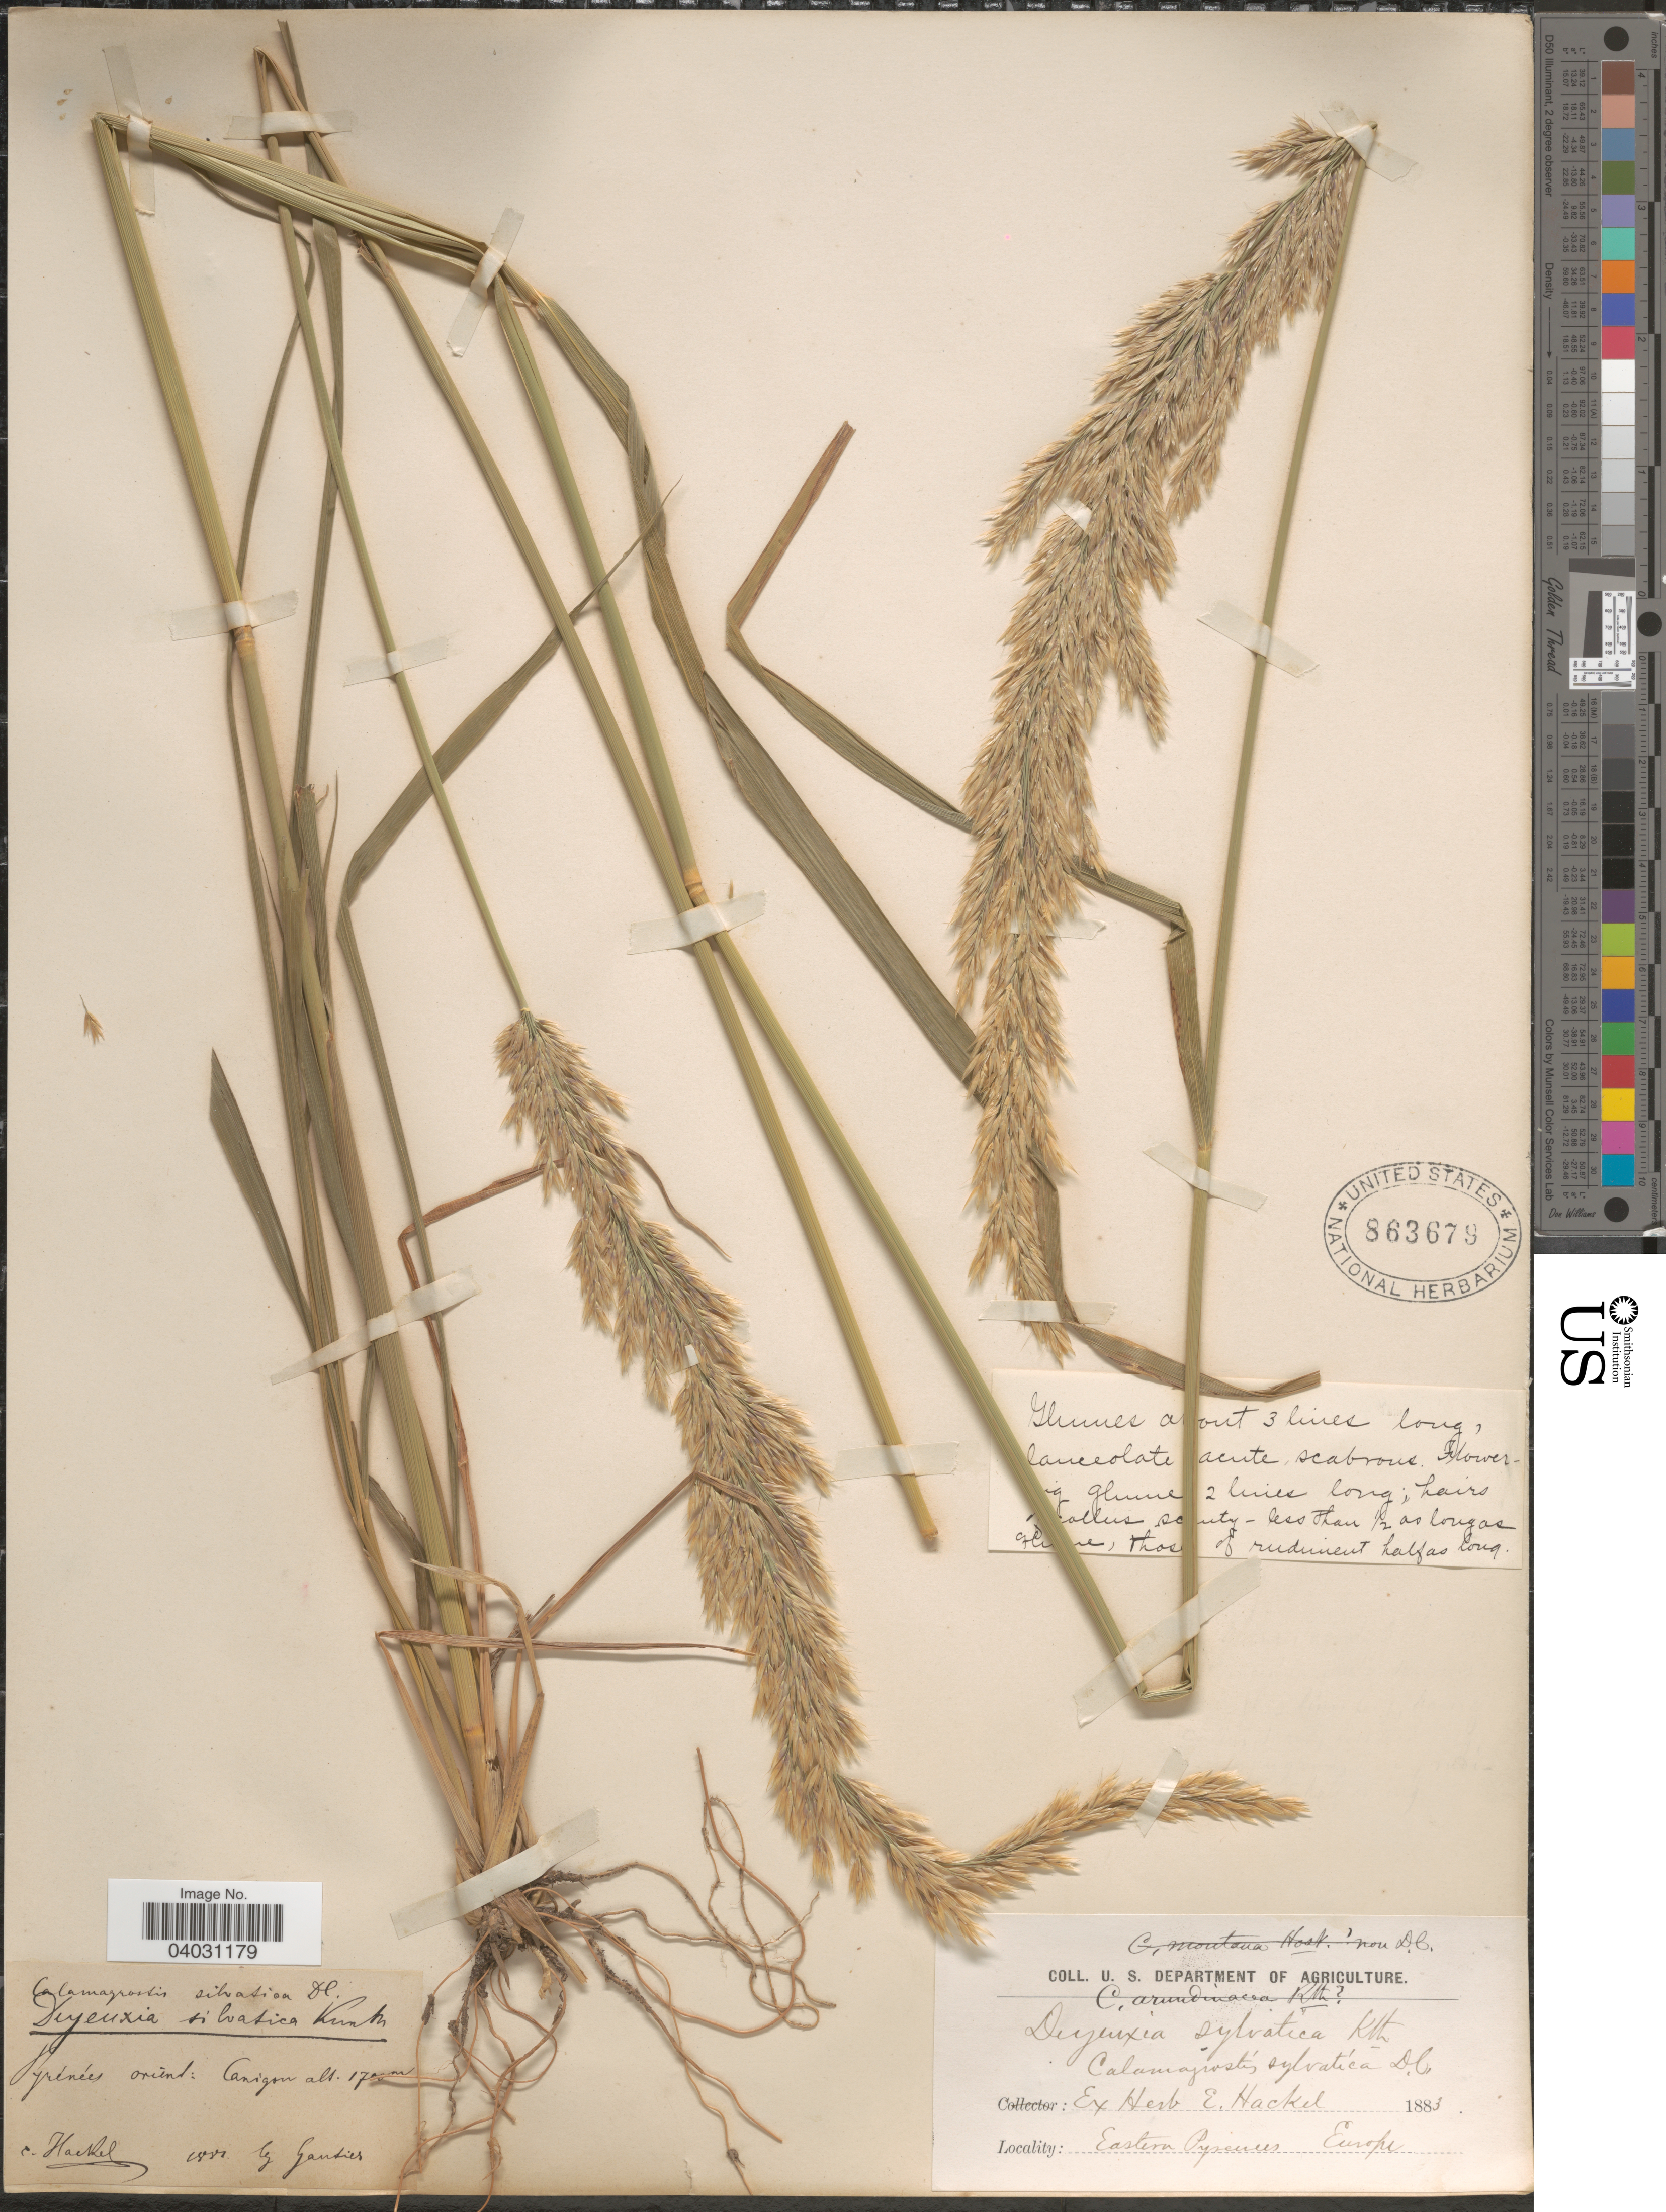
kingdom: Plantae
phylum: Tracheophyta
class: Liliopsida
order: Poales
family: Poaceae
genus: Calamagrostis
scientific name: Calamagrostis arundinacea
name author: (L.) Roth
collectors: Gantier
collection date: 1883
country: France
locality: Eastern Pyrenees, Europe. Pyrénées orient: Canigou.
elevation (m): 1700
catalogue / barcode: US 863679